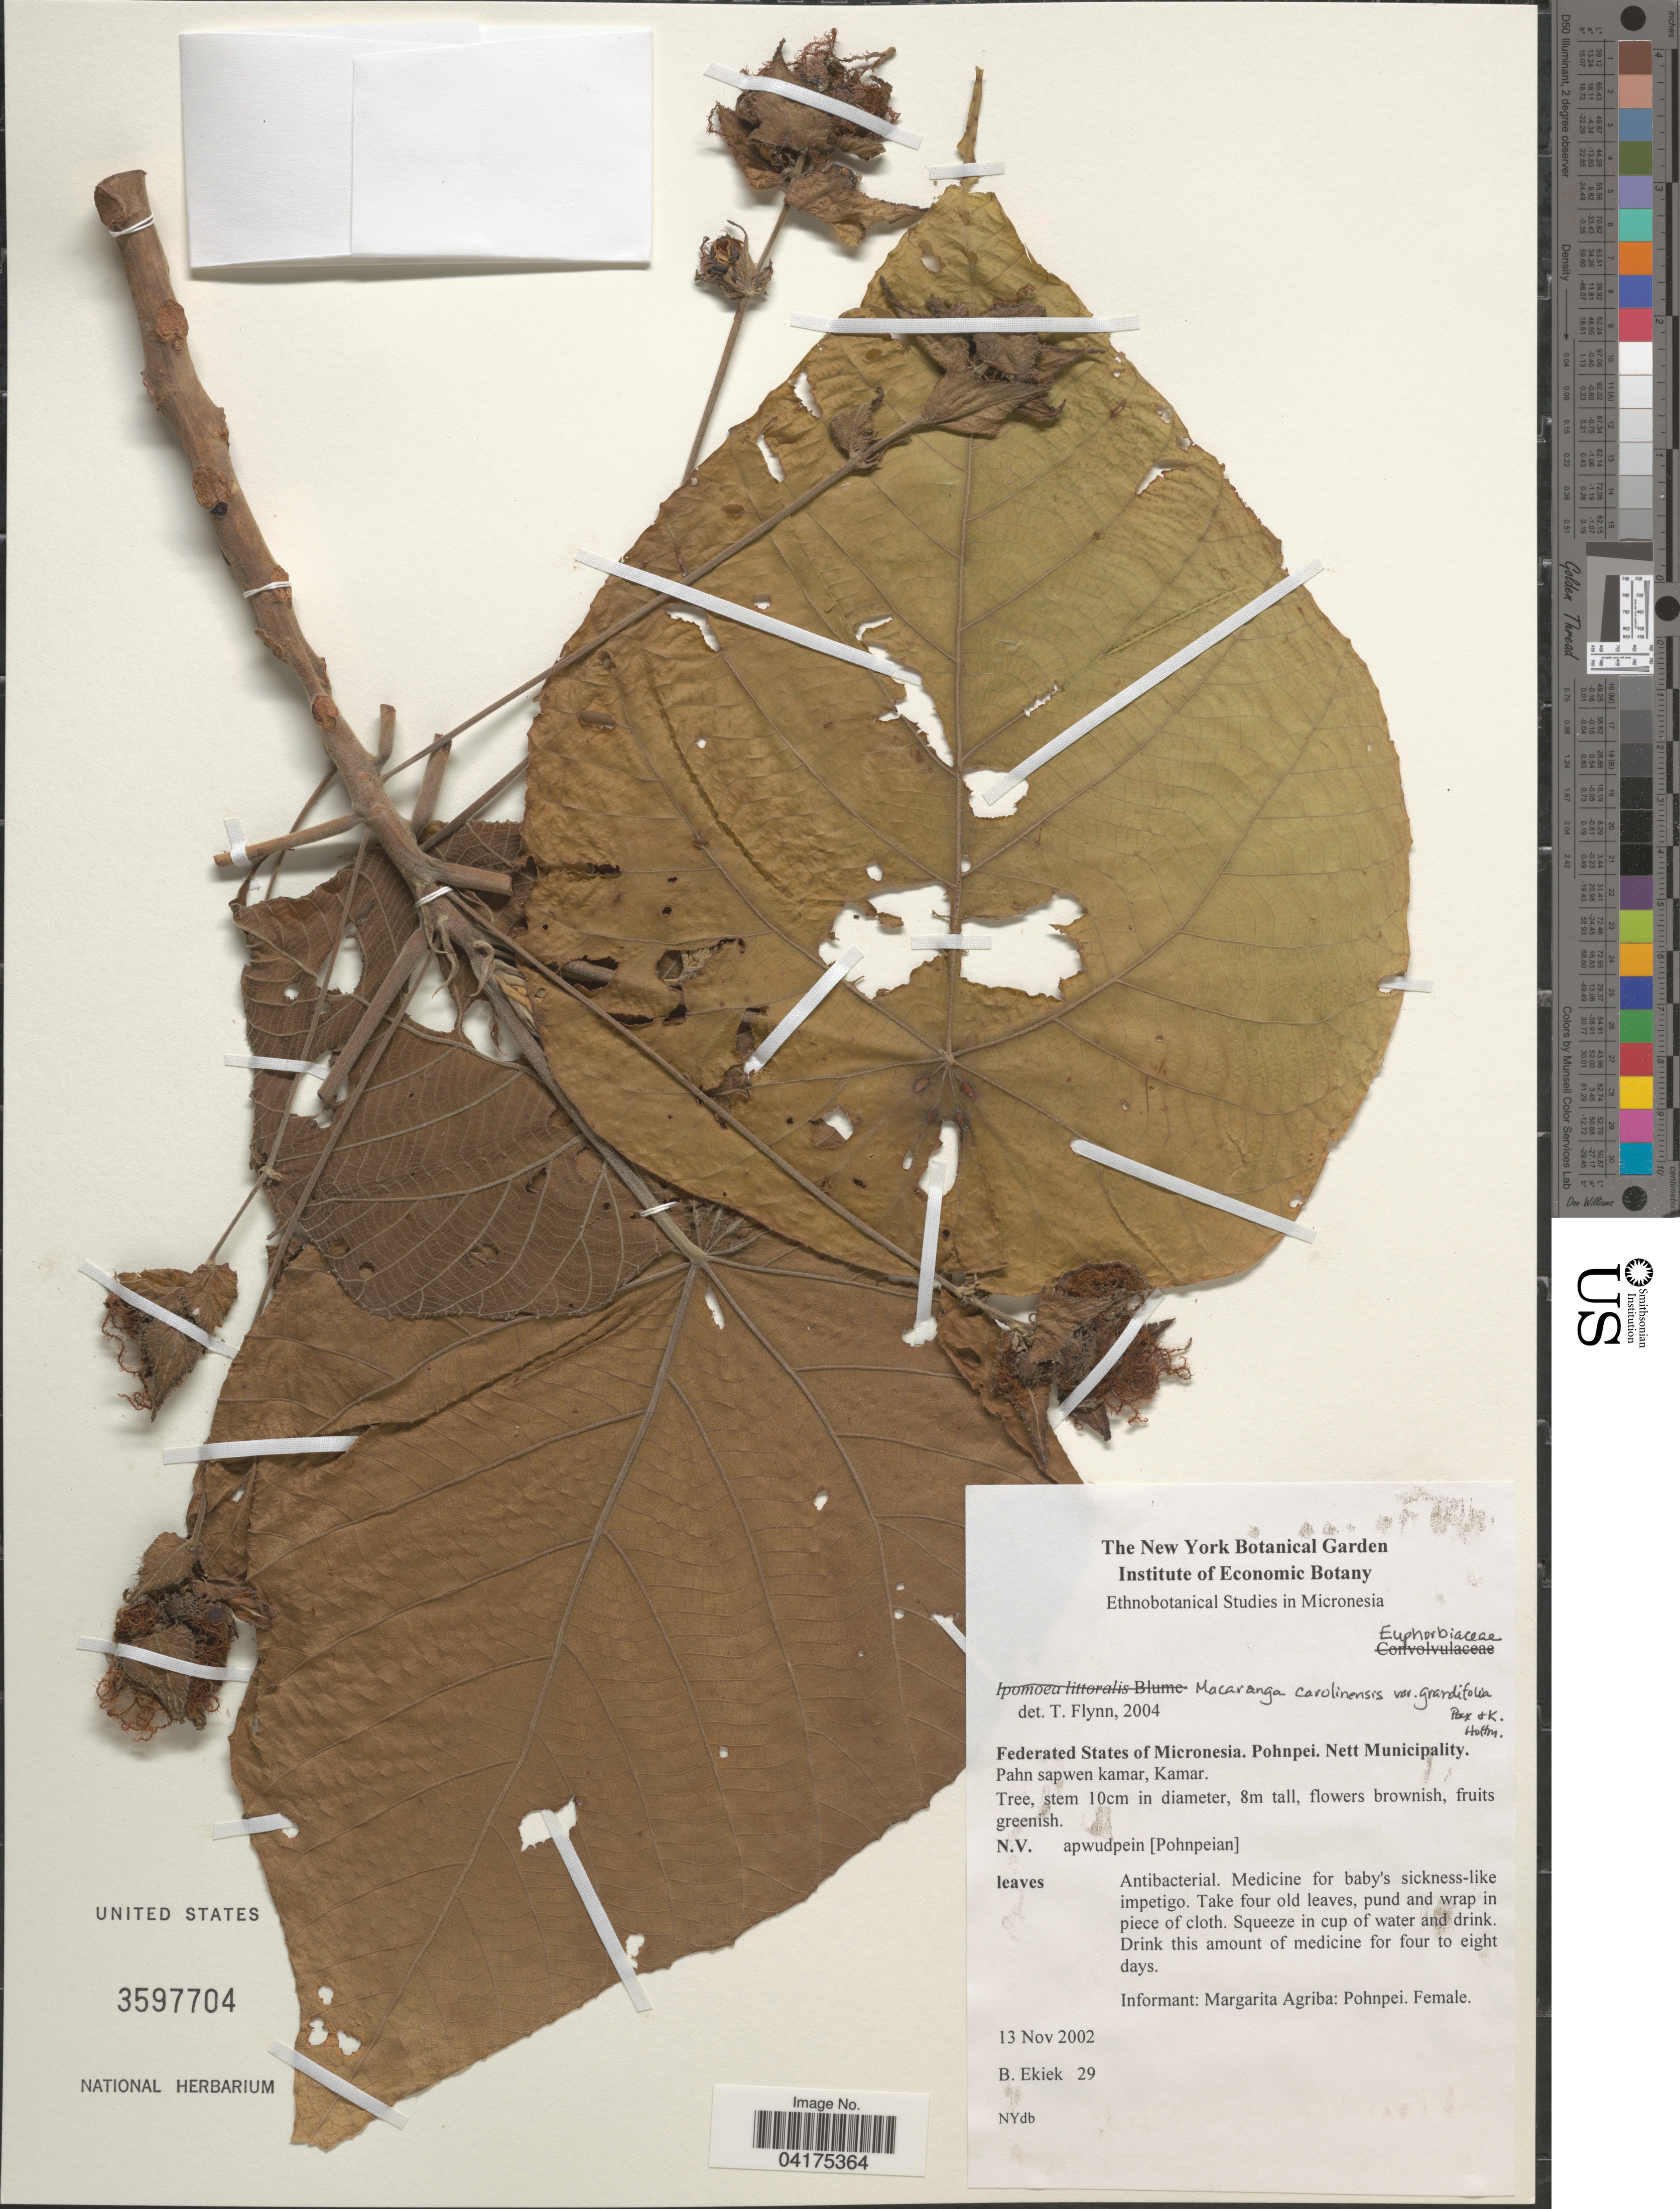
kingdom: Plantae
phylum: Tracheophyta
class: Magnoliopsida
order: Malpighiales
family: Euphorbiaceae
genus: Macaranga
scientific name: Macaranga carolinensis var. grandifolia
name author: Pax & K. Hoffm.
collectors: B. Ekiek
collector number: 29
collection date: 2002-11-13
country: Micronesia, Federated States of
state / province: Pohnpei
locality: Nett Municipality. Pahn sapwen kamar, Kamar.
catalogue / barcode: US 3597704